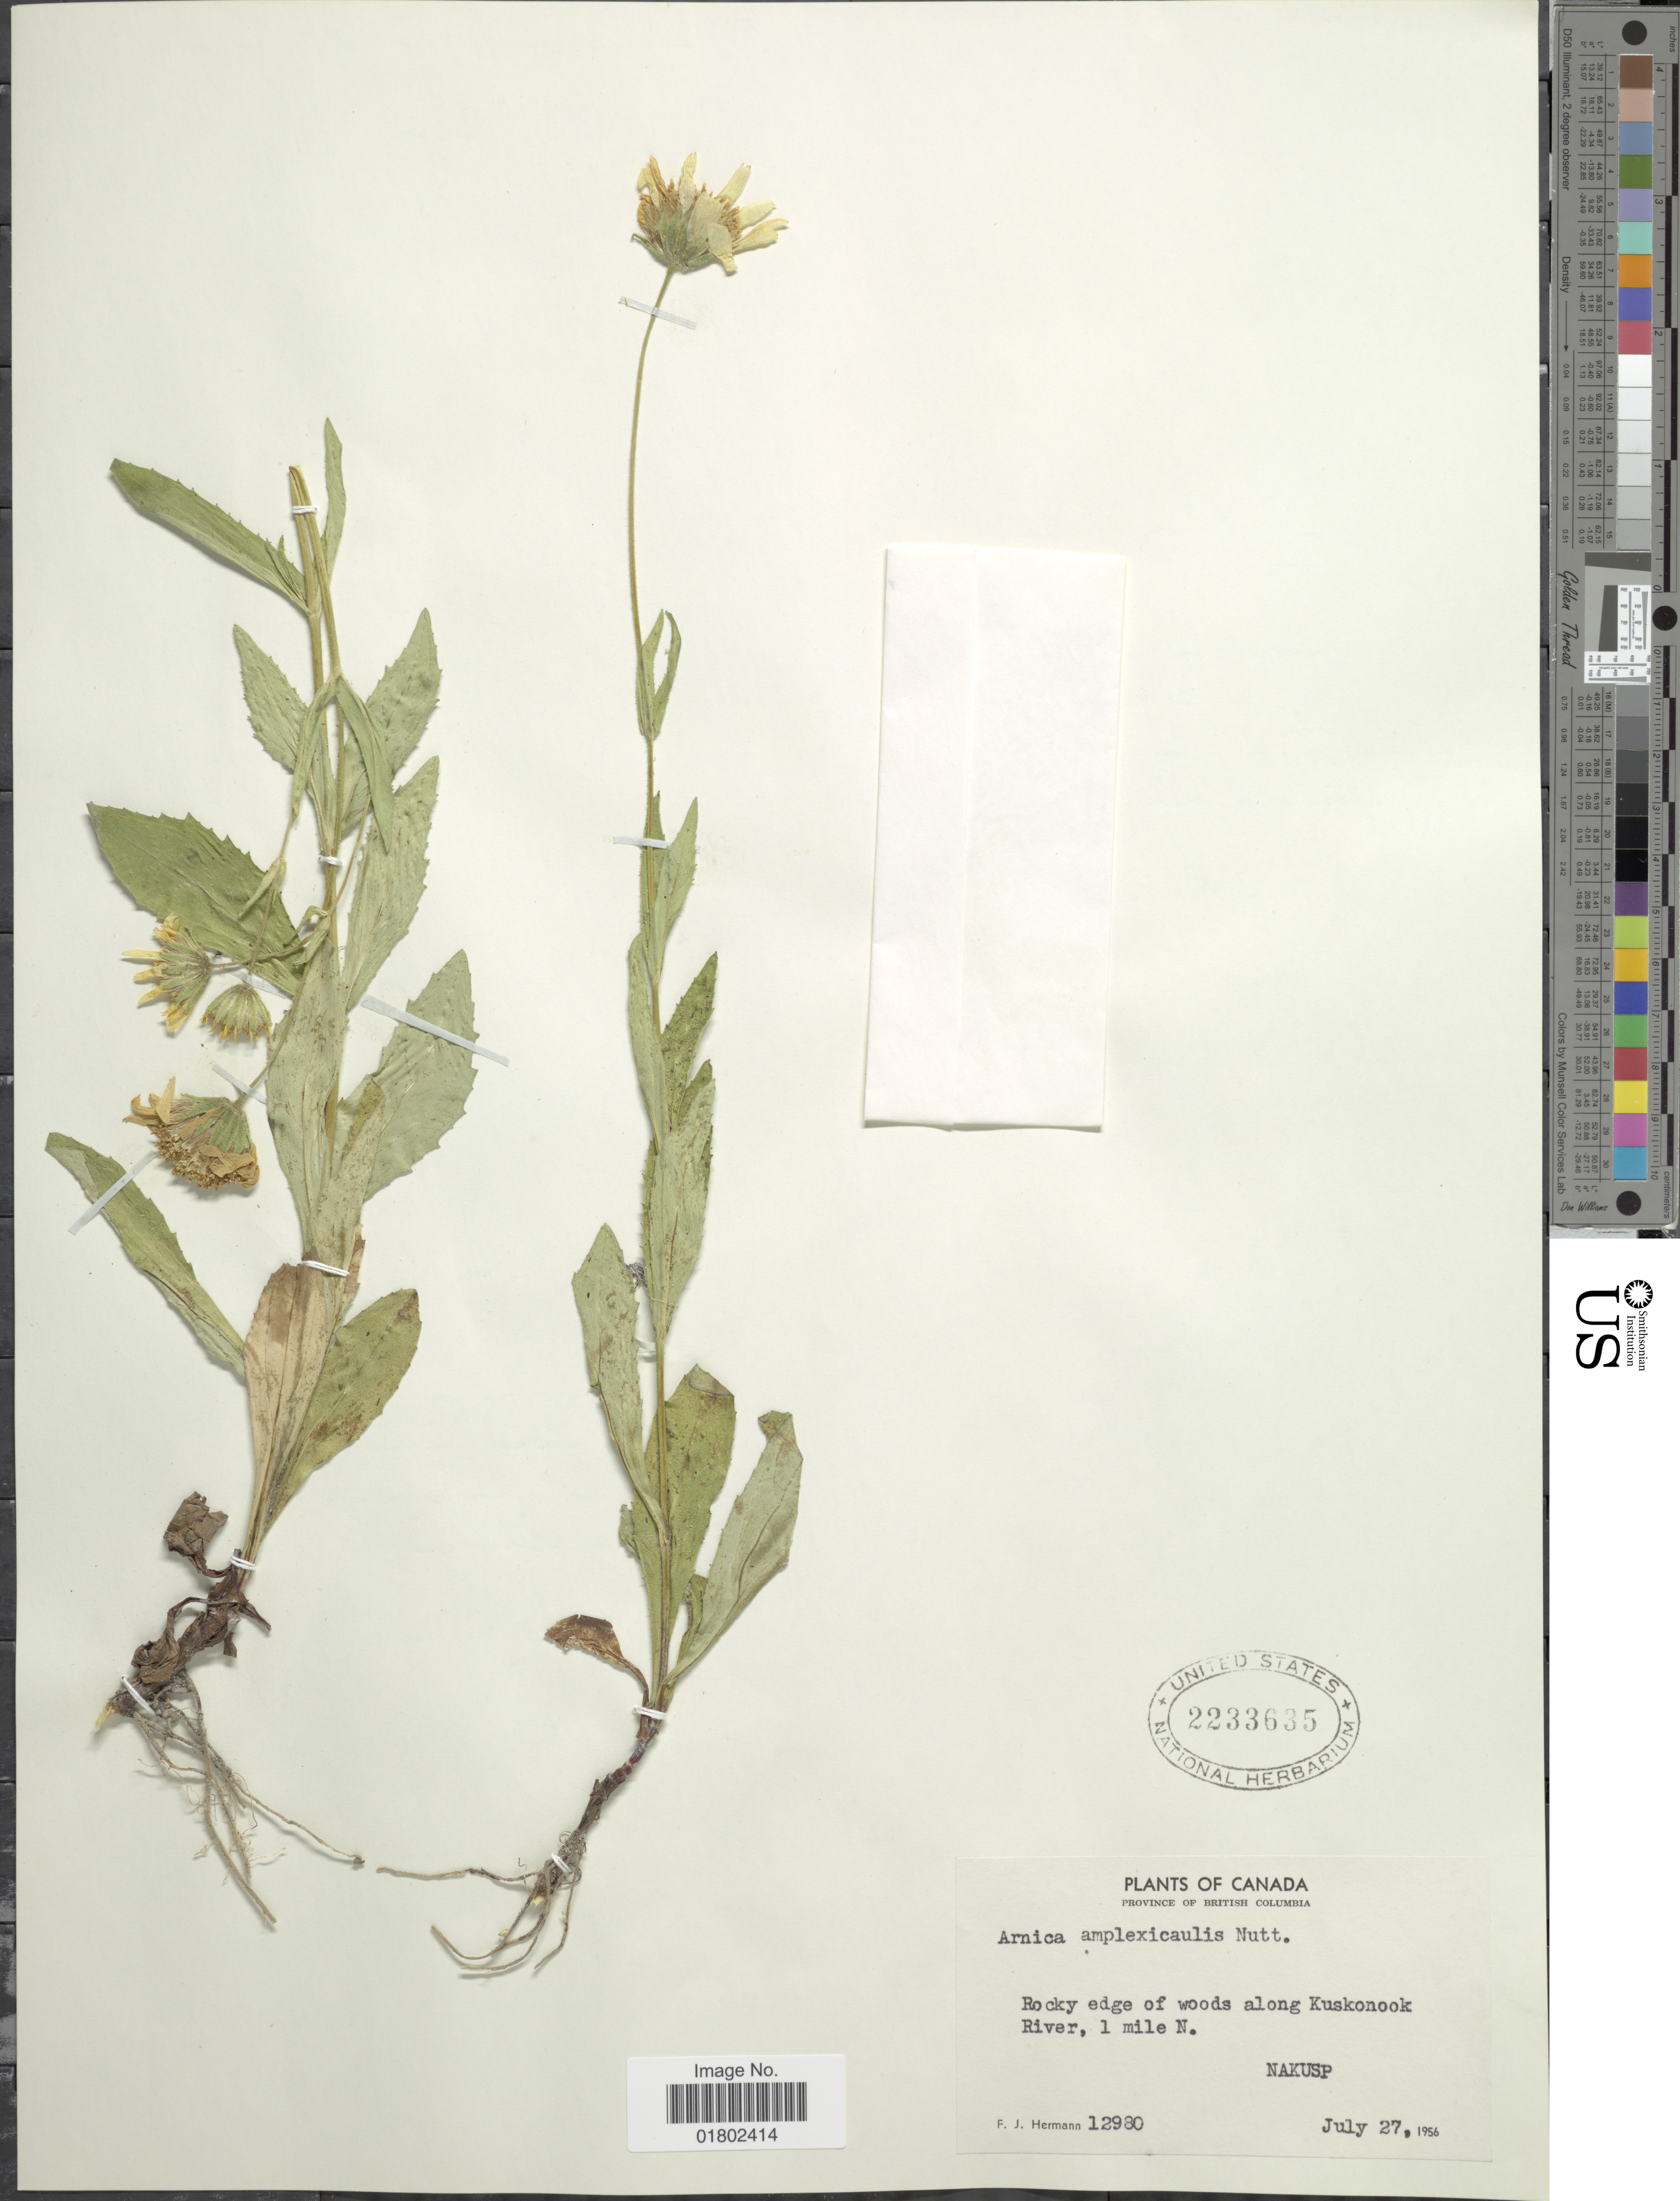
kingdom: Plantae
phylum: Tracheophyta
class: Magnoliopsida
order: Asterales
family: Asteraceae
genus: Arnica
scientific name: Arnica amplexifolia subsp. genuina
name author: Maguire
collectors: F. J. Hermann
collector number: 12980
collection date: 1956-07-27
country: Canada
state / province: British Columbia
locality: Along Kuskonook River, 1 mile N. Nakusp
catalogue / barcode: US 2233635